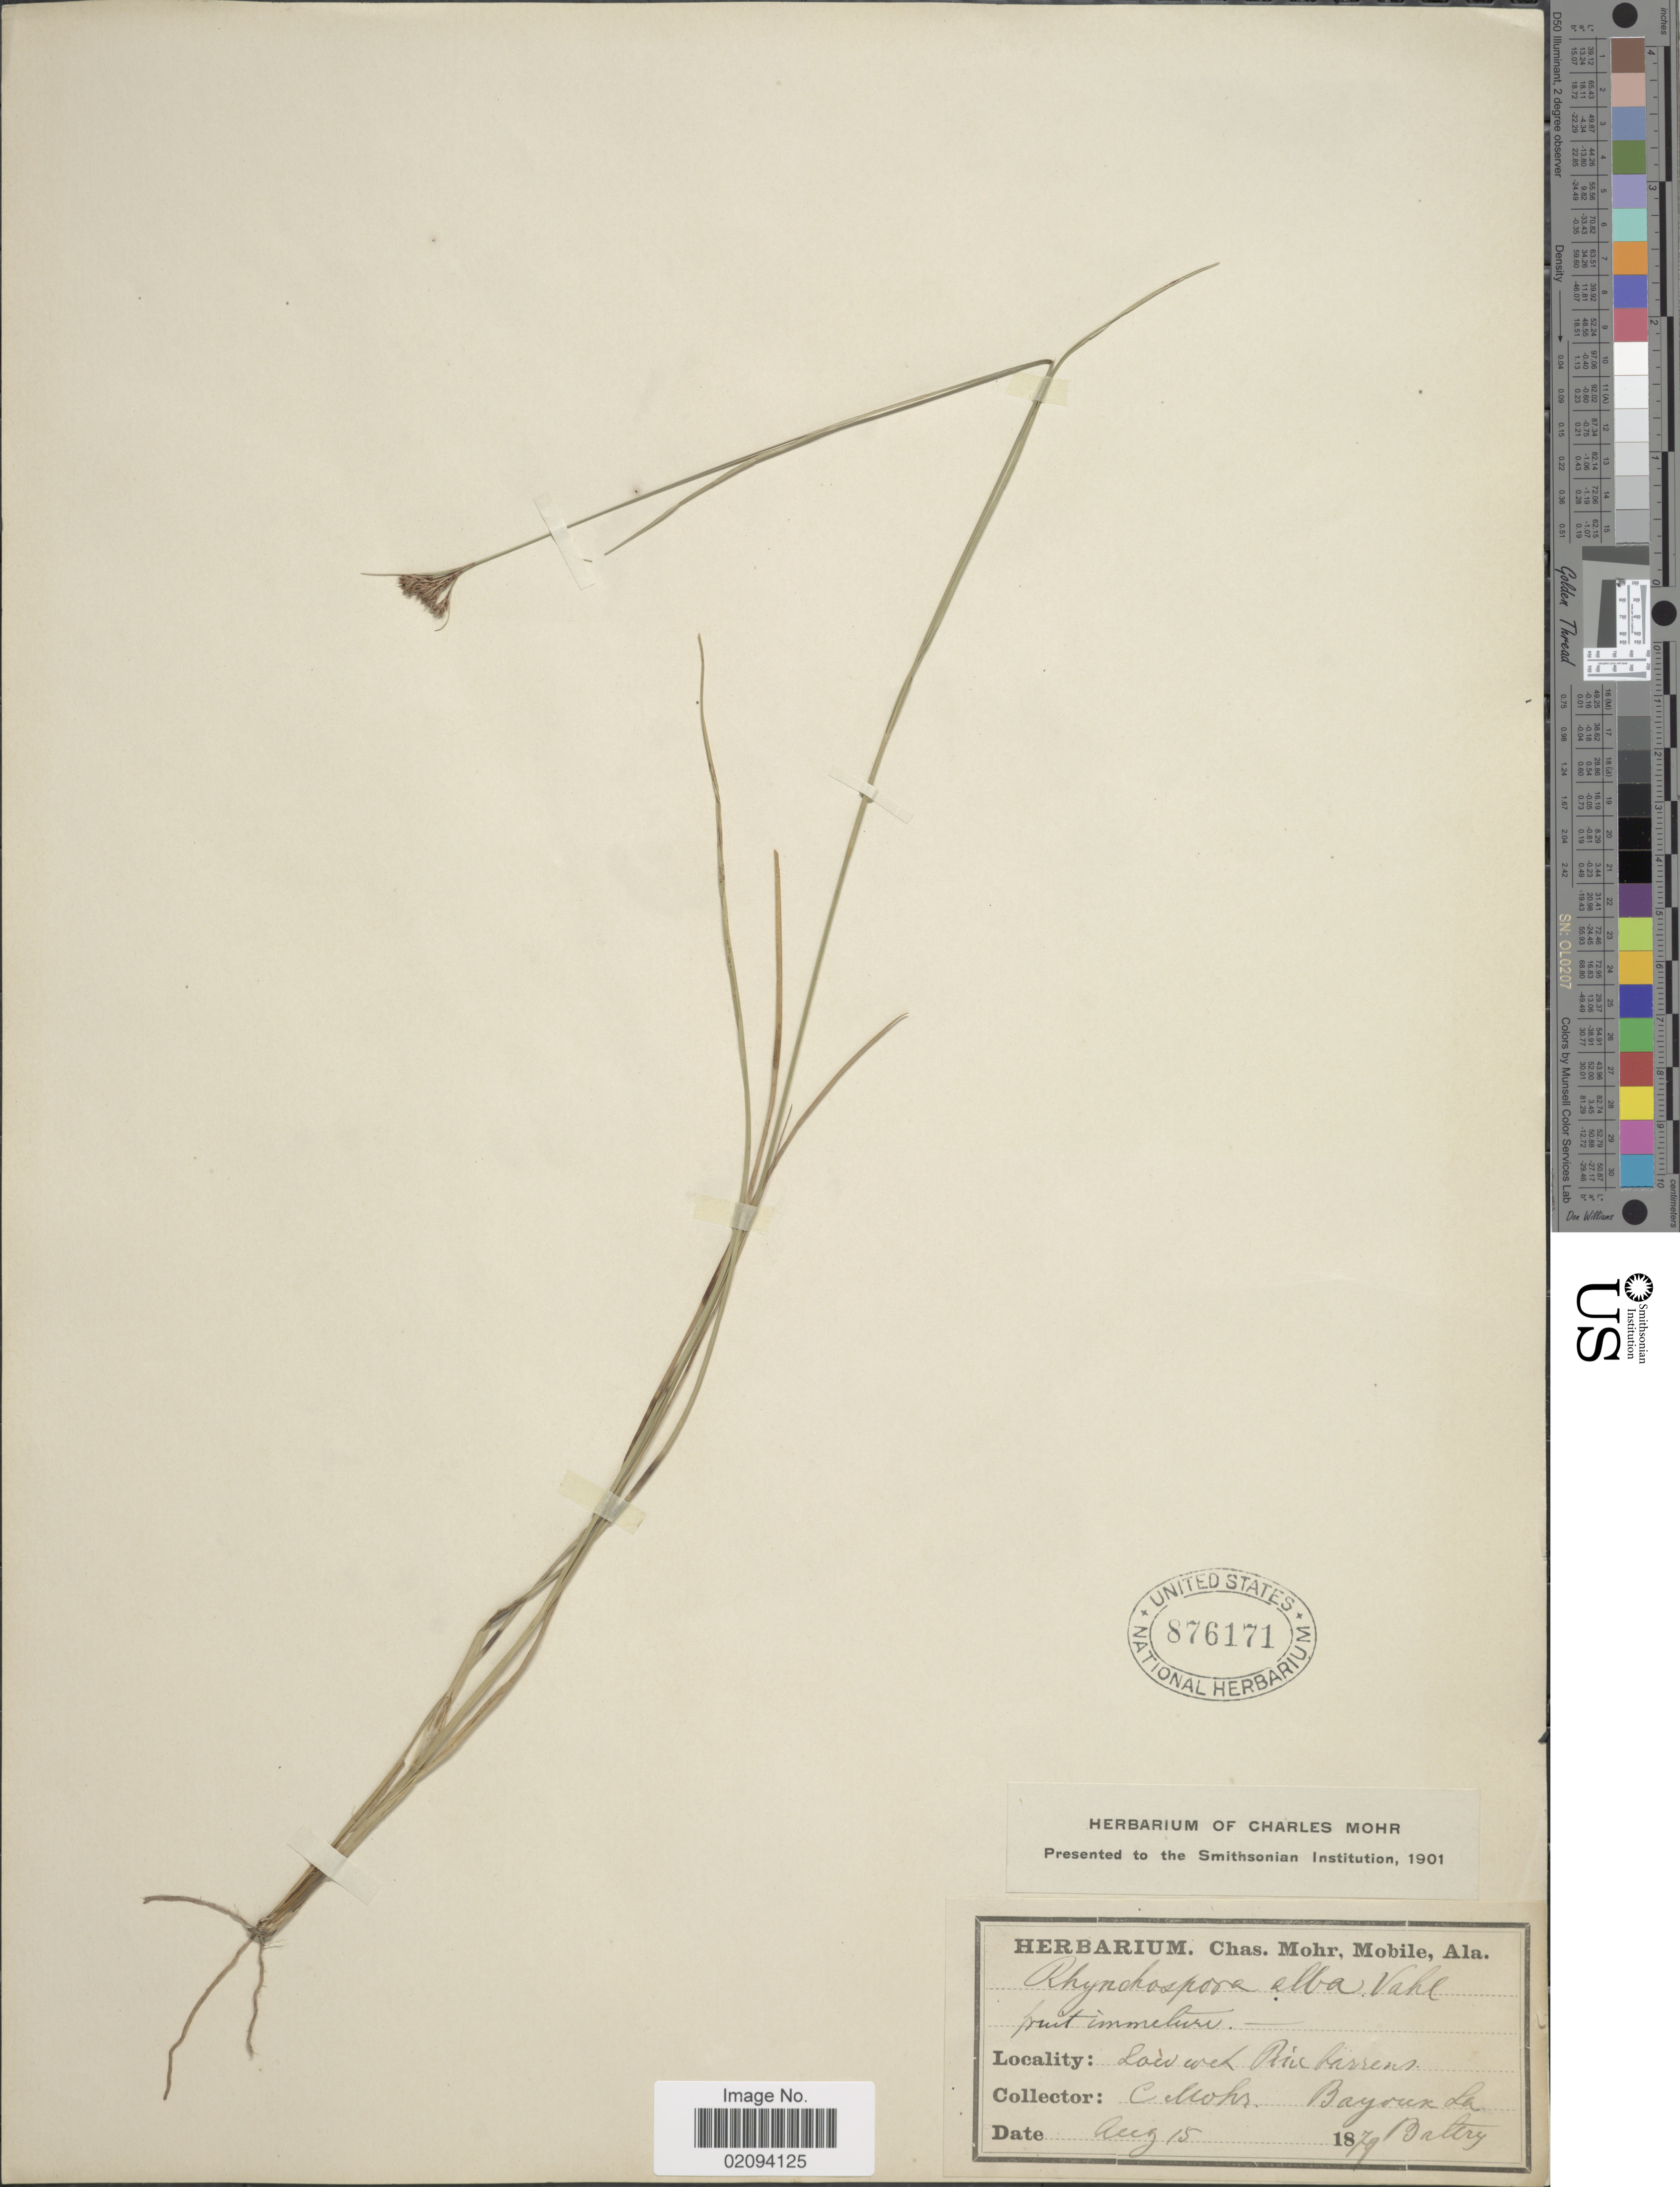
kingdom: Plantae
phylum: Tracheophyta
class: Liliopsida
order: Poales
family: Cyperaceae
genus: Rhynchospora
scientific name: Rhynchospora macra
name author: (C.B. Clarke ex Britton) Small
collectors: C. T. Mohr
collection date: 1879-08-15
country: United States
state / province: Louisiana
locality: Bayeux Battery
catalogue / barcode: US 876171